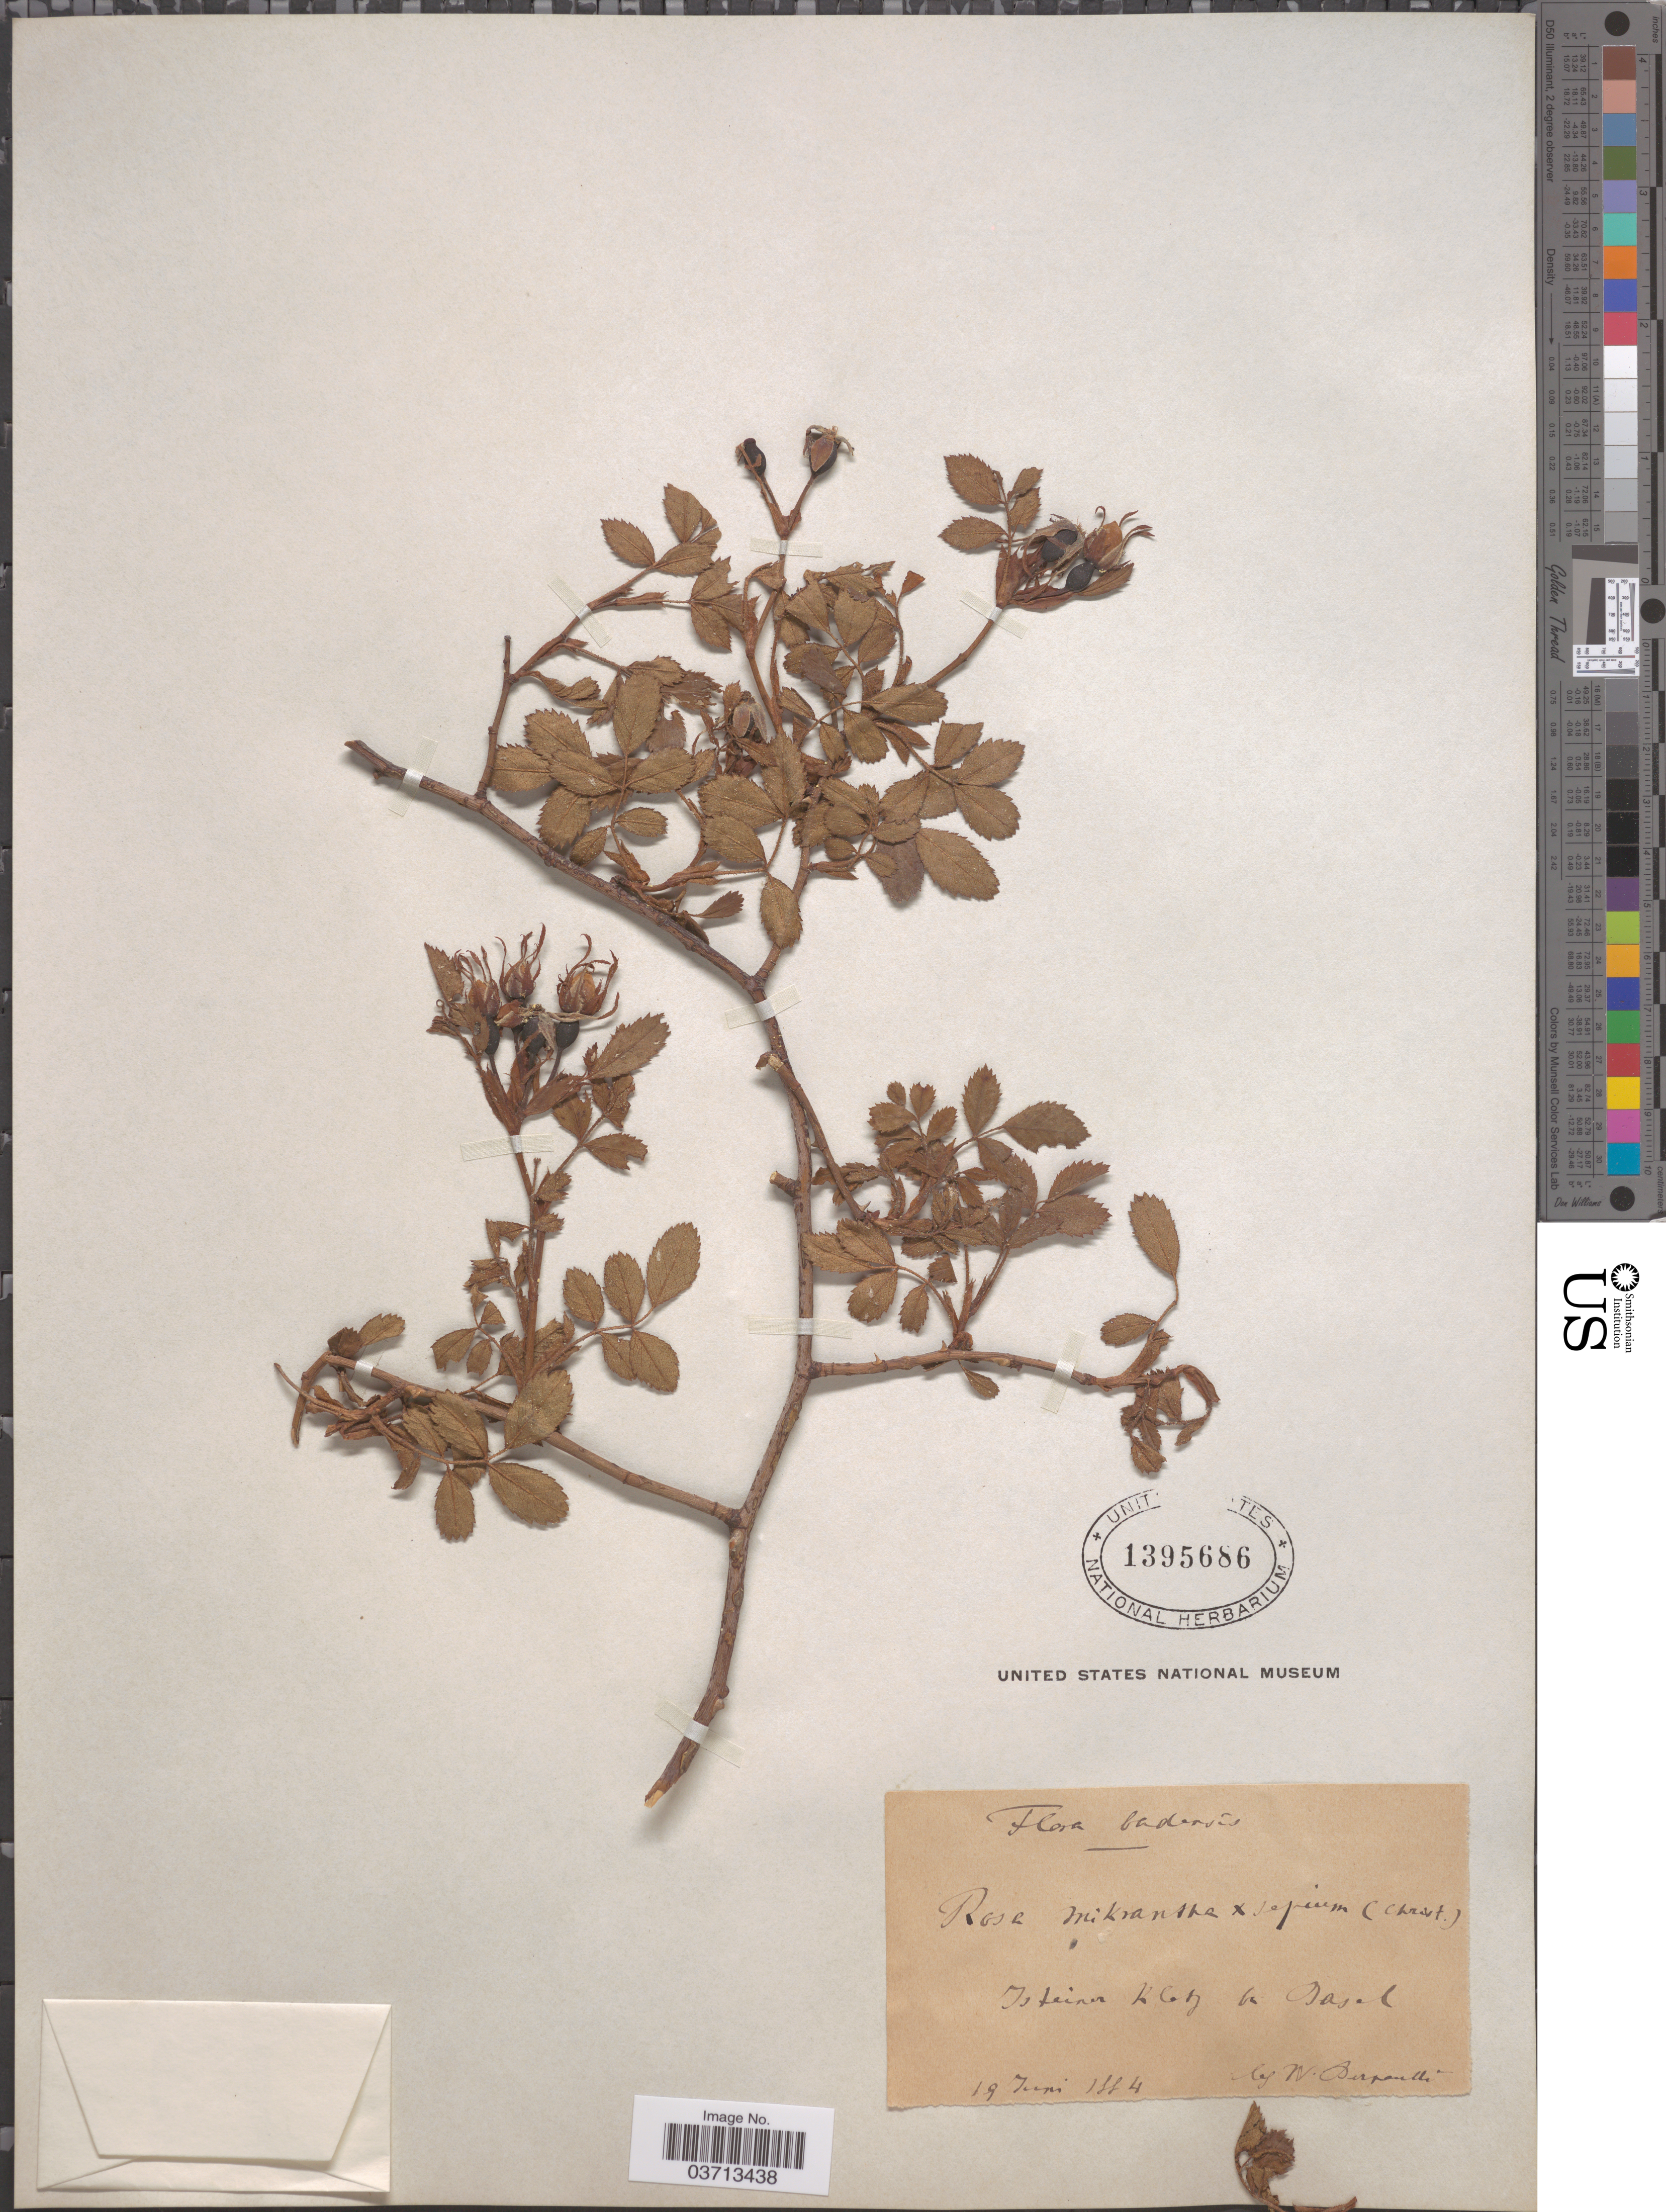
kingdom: Plantae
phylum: Tracheophyta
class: Magnoliopsida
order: Rosales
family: Rosaceae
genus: Rosa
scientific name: Rosa micrantha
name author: Borrer ex Small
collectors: W. Bernoulli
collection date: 1884-06-19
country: Germany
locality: Badensis. Isteiner Klotz de Basel.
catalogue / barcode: US 1395686